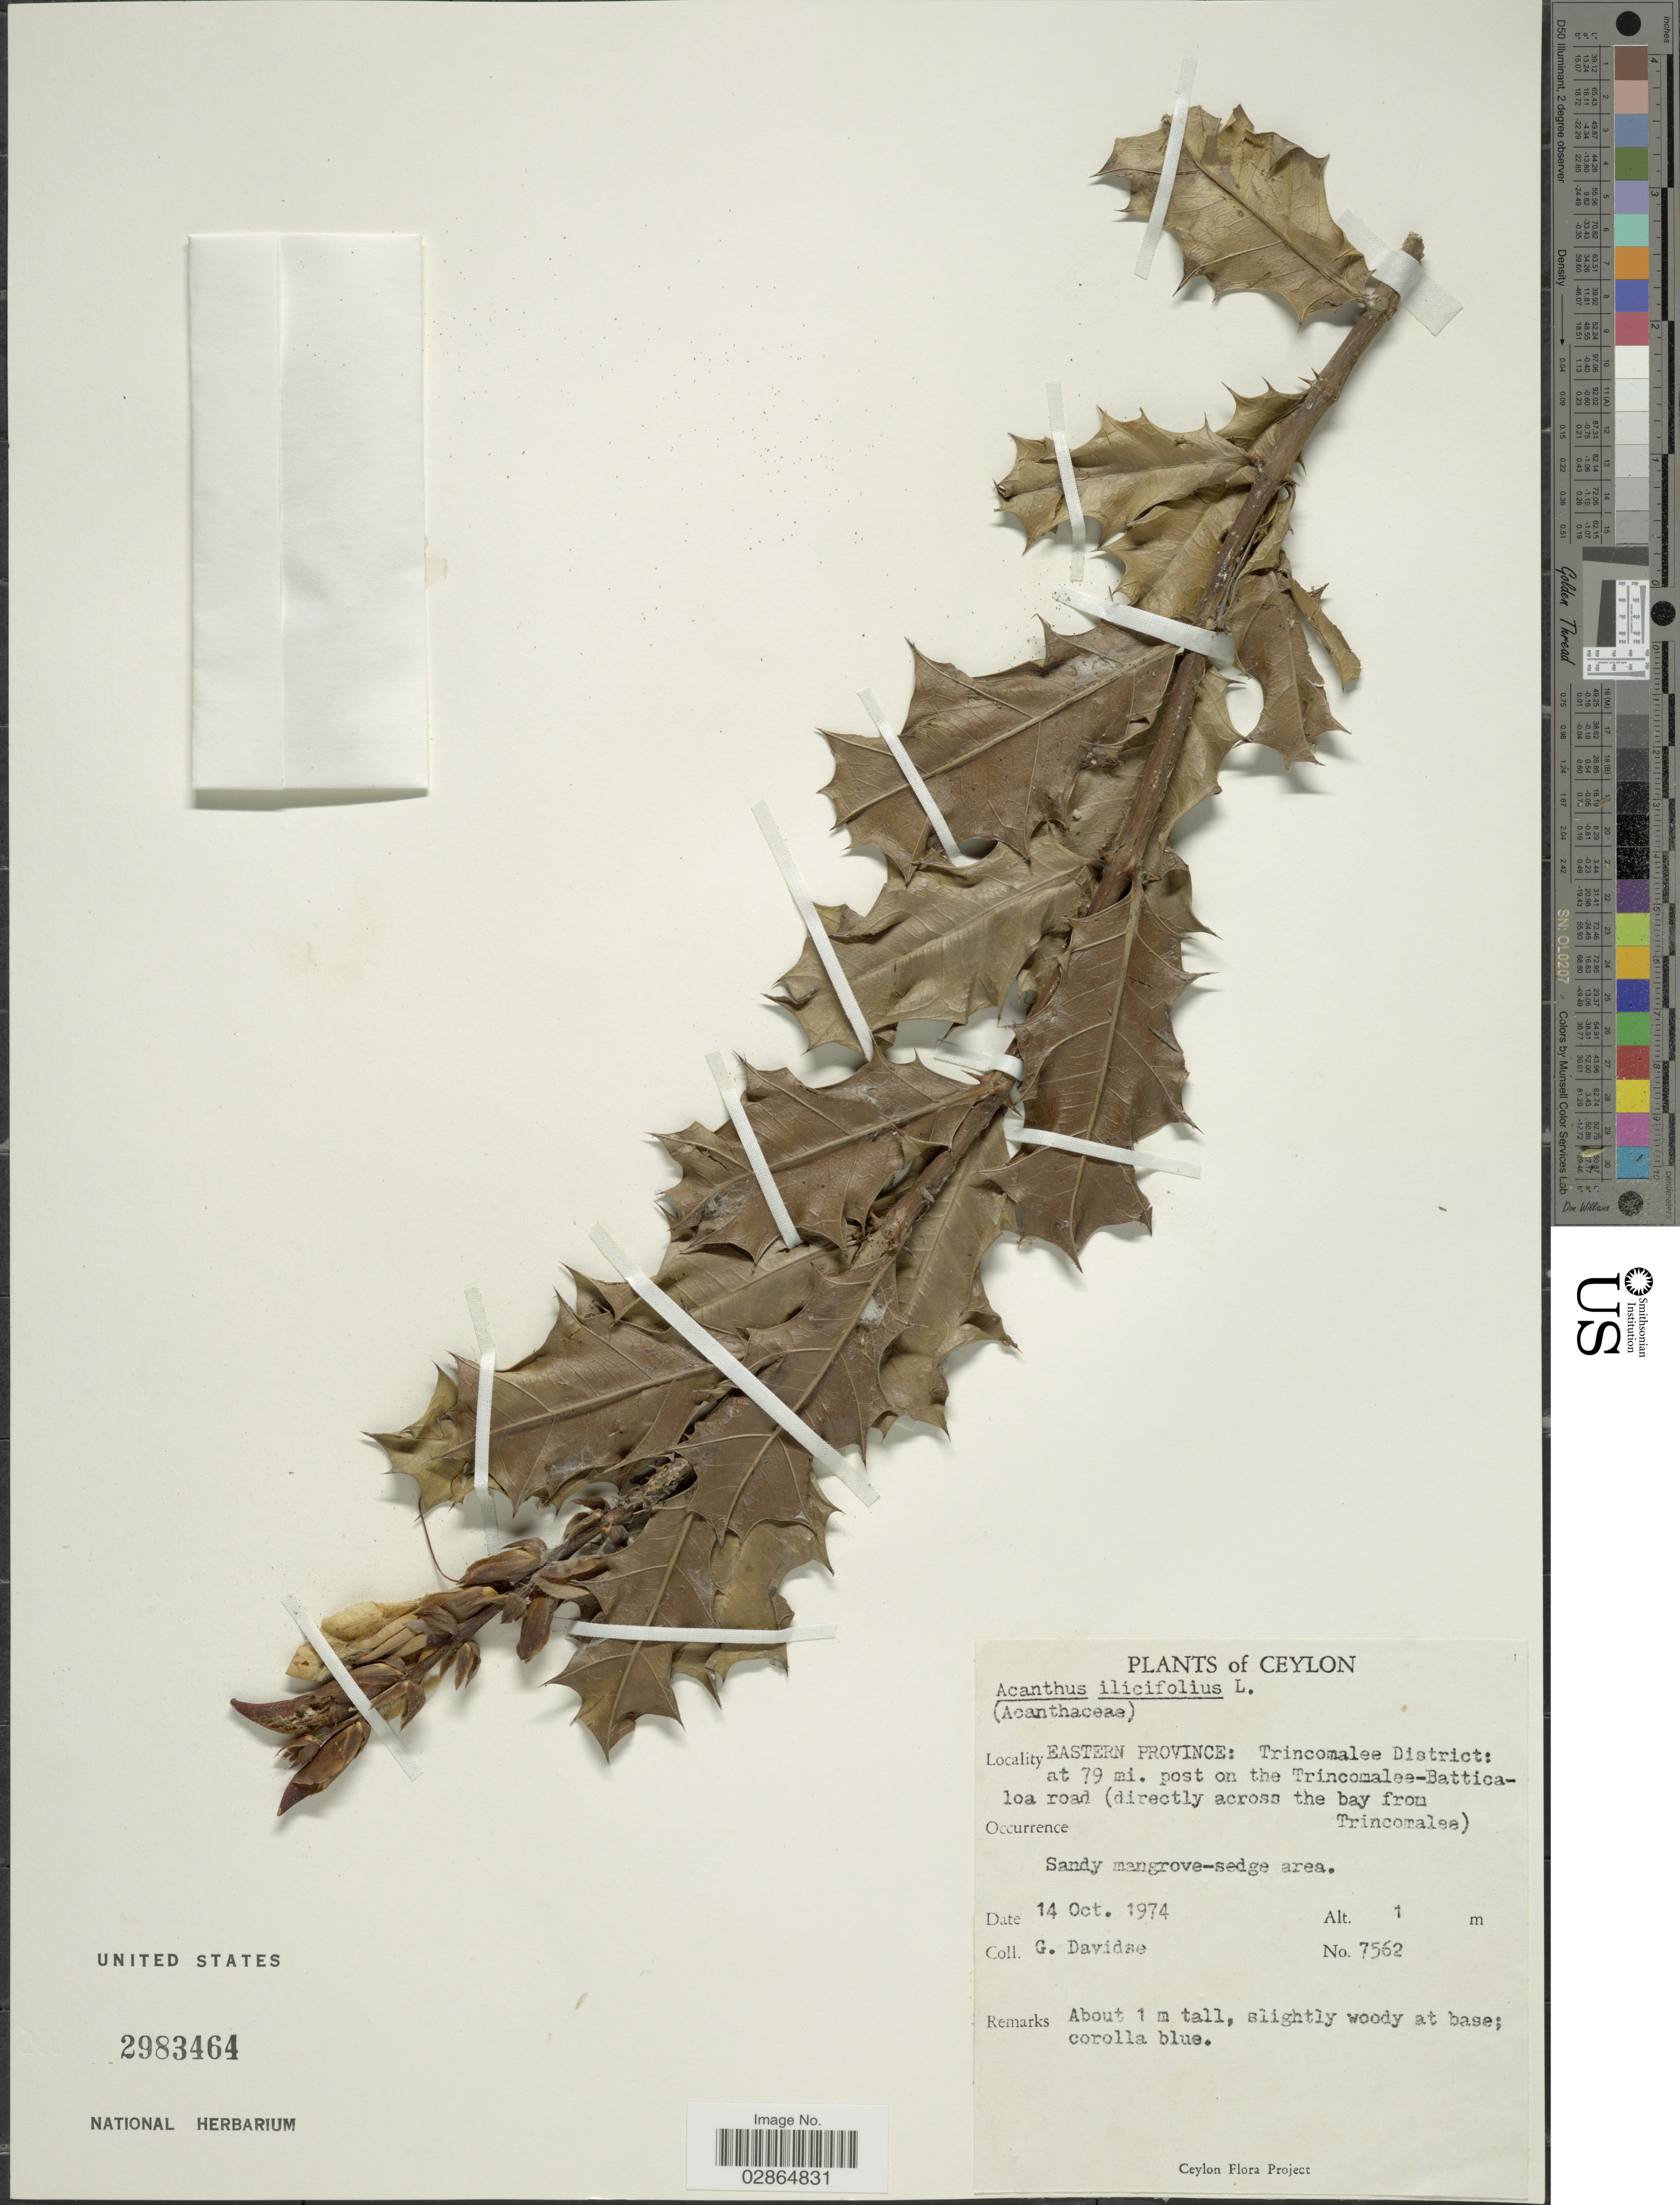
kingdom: Plantae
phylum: Tracheophyta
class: Magnoliopsida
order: Lamiales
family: Acanthaceae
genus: Acanthus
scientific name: Acanthus ilicifolius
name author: L.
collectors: G. Davidse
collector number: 7562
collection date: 1974-10-14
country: Sri Lanka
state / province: Eastern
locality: Ceylon, Eastern Province: Trincomalee District: at 79 mi. post on the Trincomalee-Batticaloa road (directly across the bay from Trincomalee).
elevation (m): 1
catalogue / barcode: US 2983464